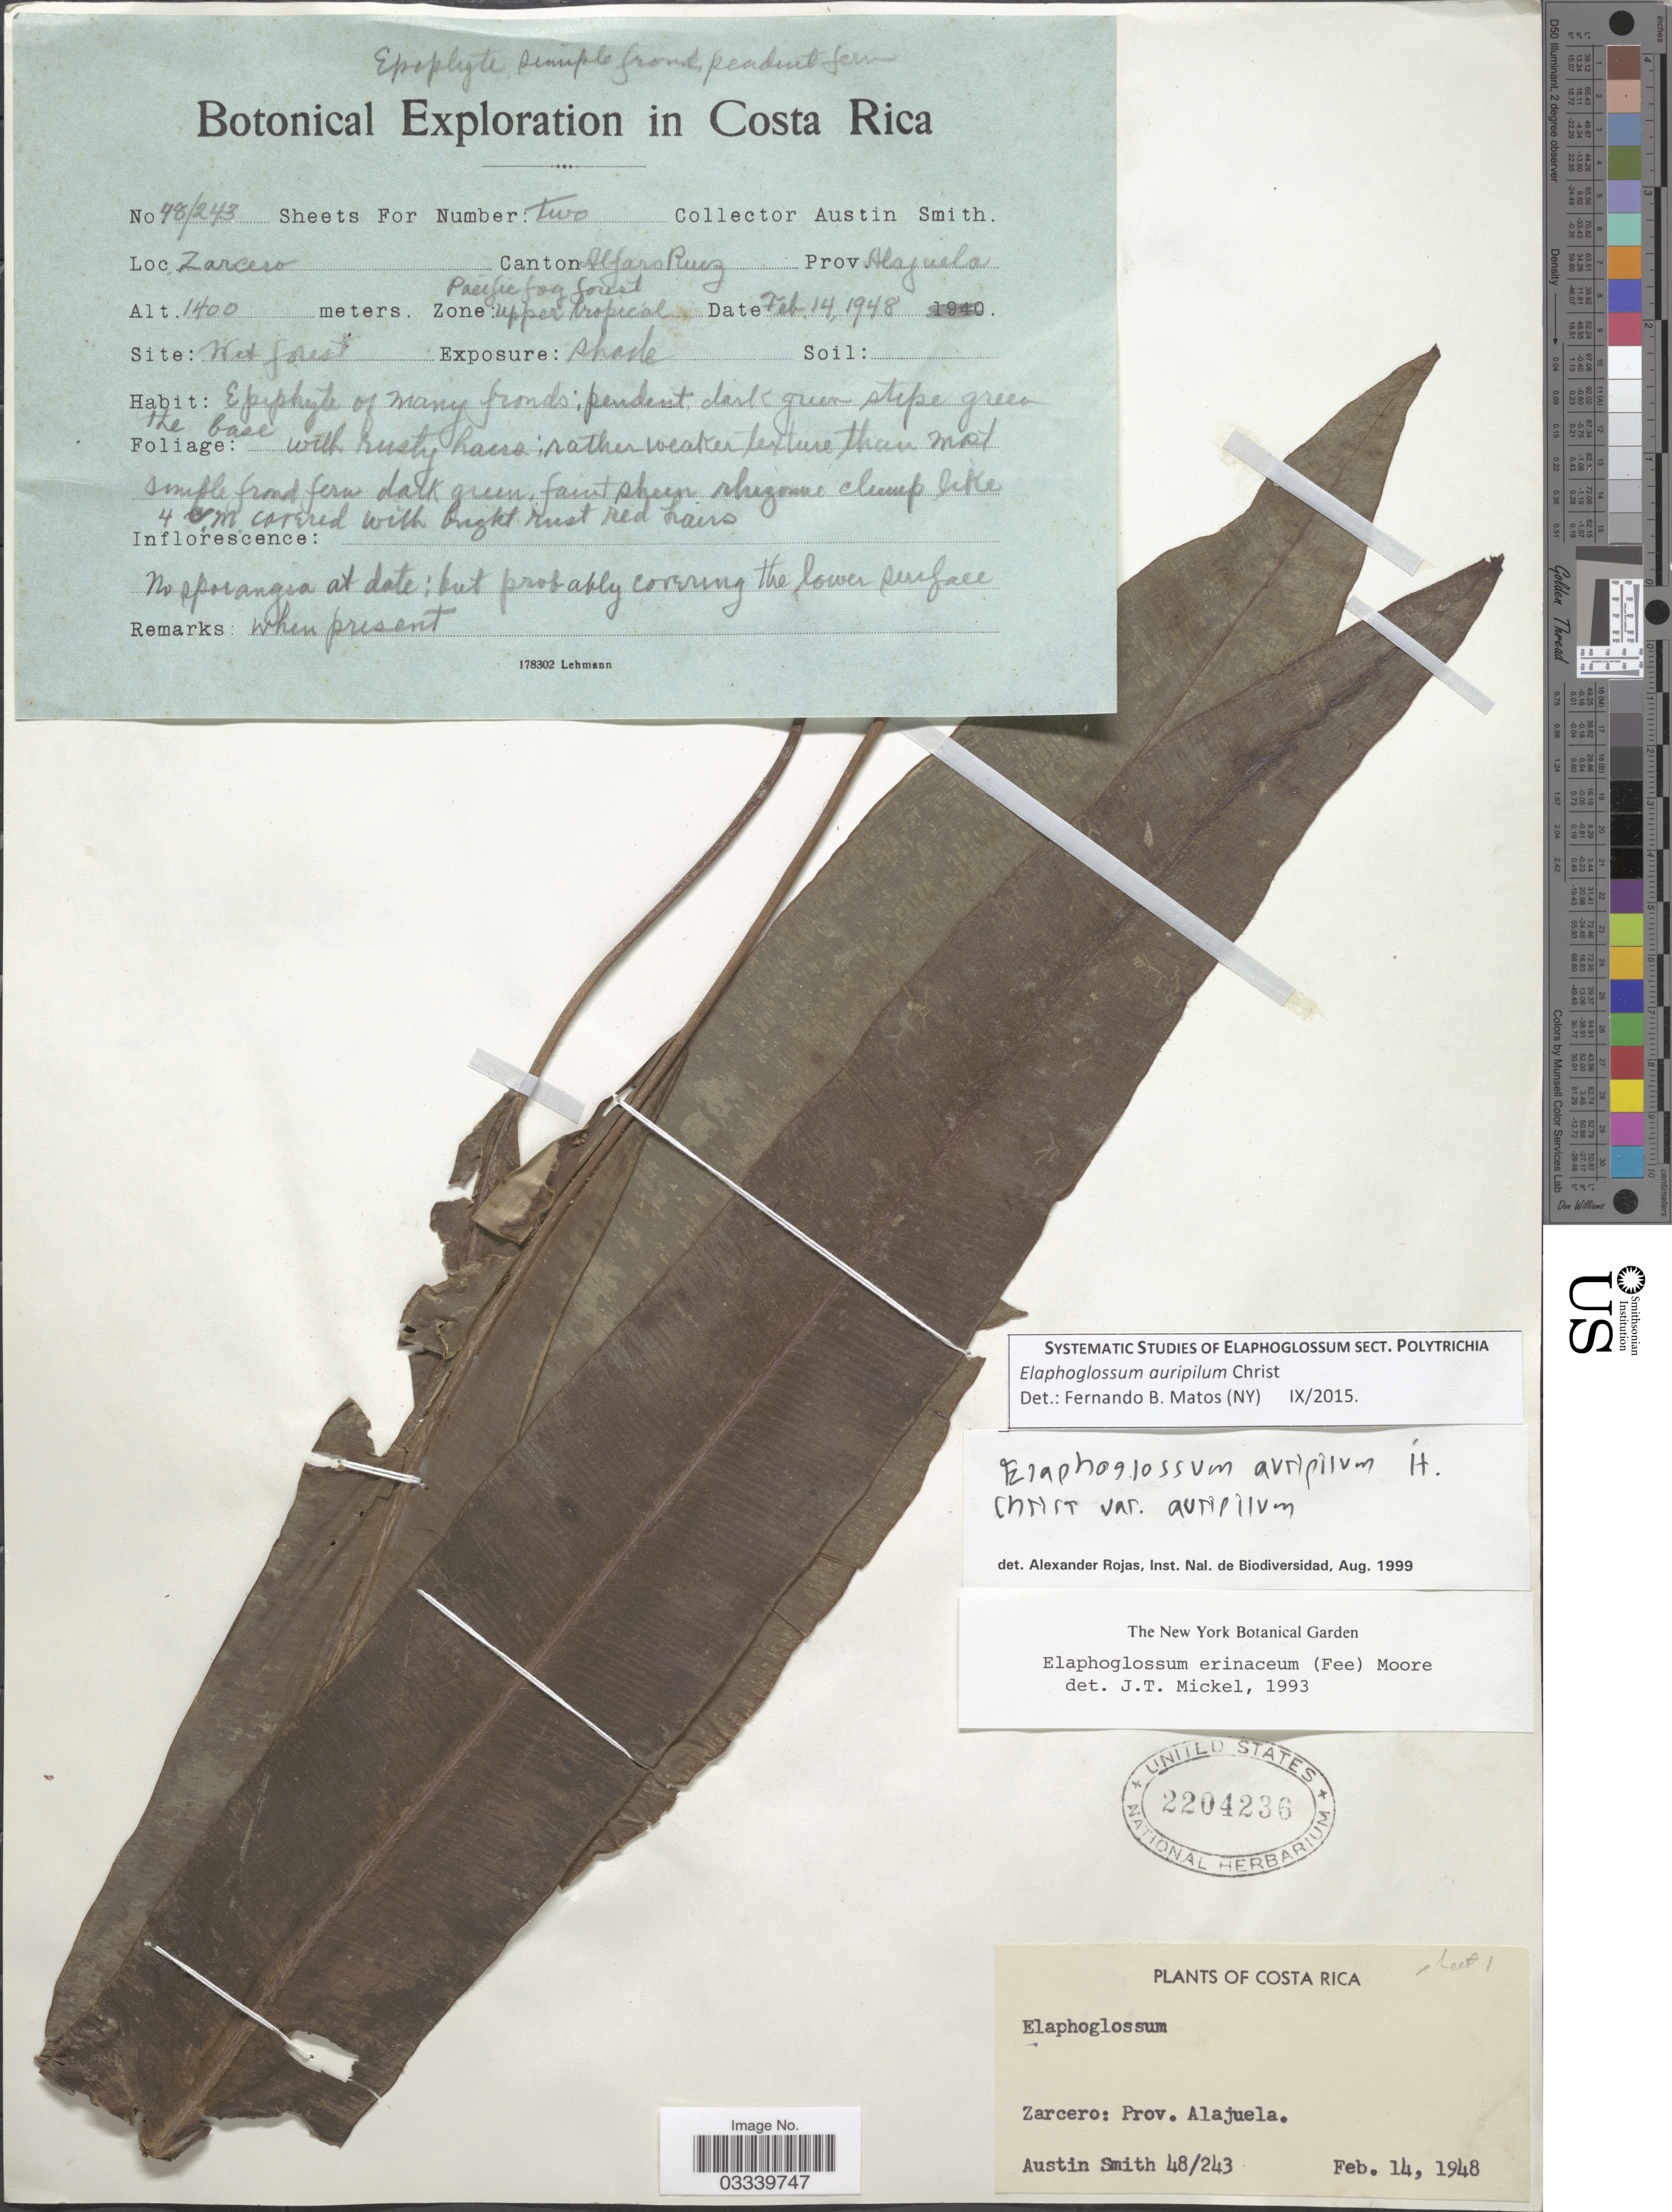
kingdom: Plantae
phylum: Tracheophyta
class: Polypodiopsida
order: Polypodiales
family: Dryopteridaceae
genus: Elaphoglossum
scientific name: Elaphoglossum auripilum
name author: Christ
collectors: Aust P. Smith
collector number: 48/243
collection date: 1948-02-14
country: Costa Rica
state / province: Alajuela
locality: Zarcero. Canton Alfaro Ruiz. Zone: Pacific fog forest upper tropical.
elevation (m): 1400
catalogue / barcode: US 2204236